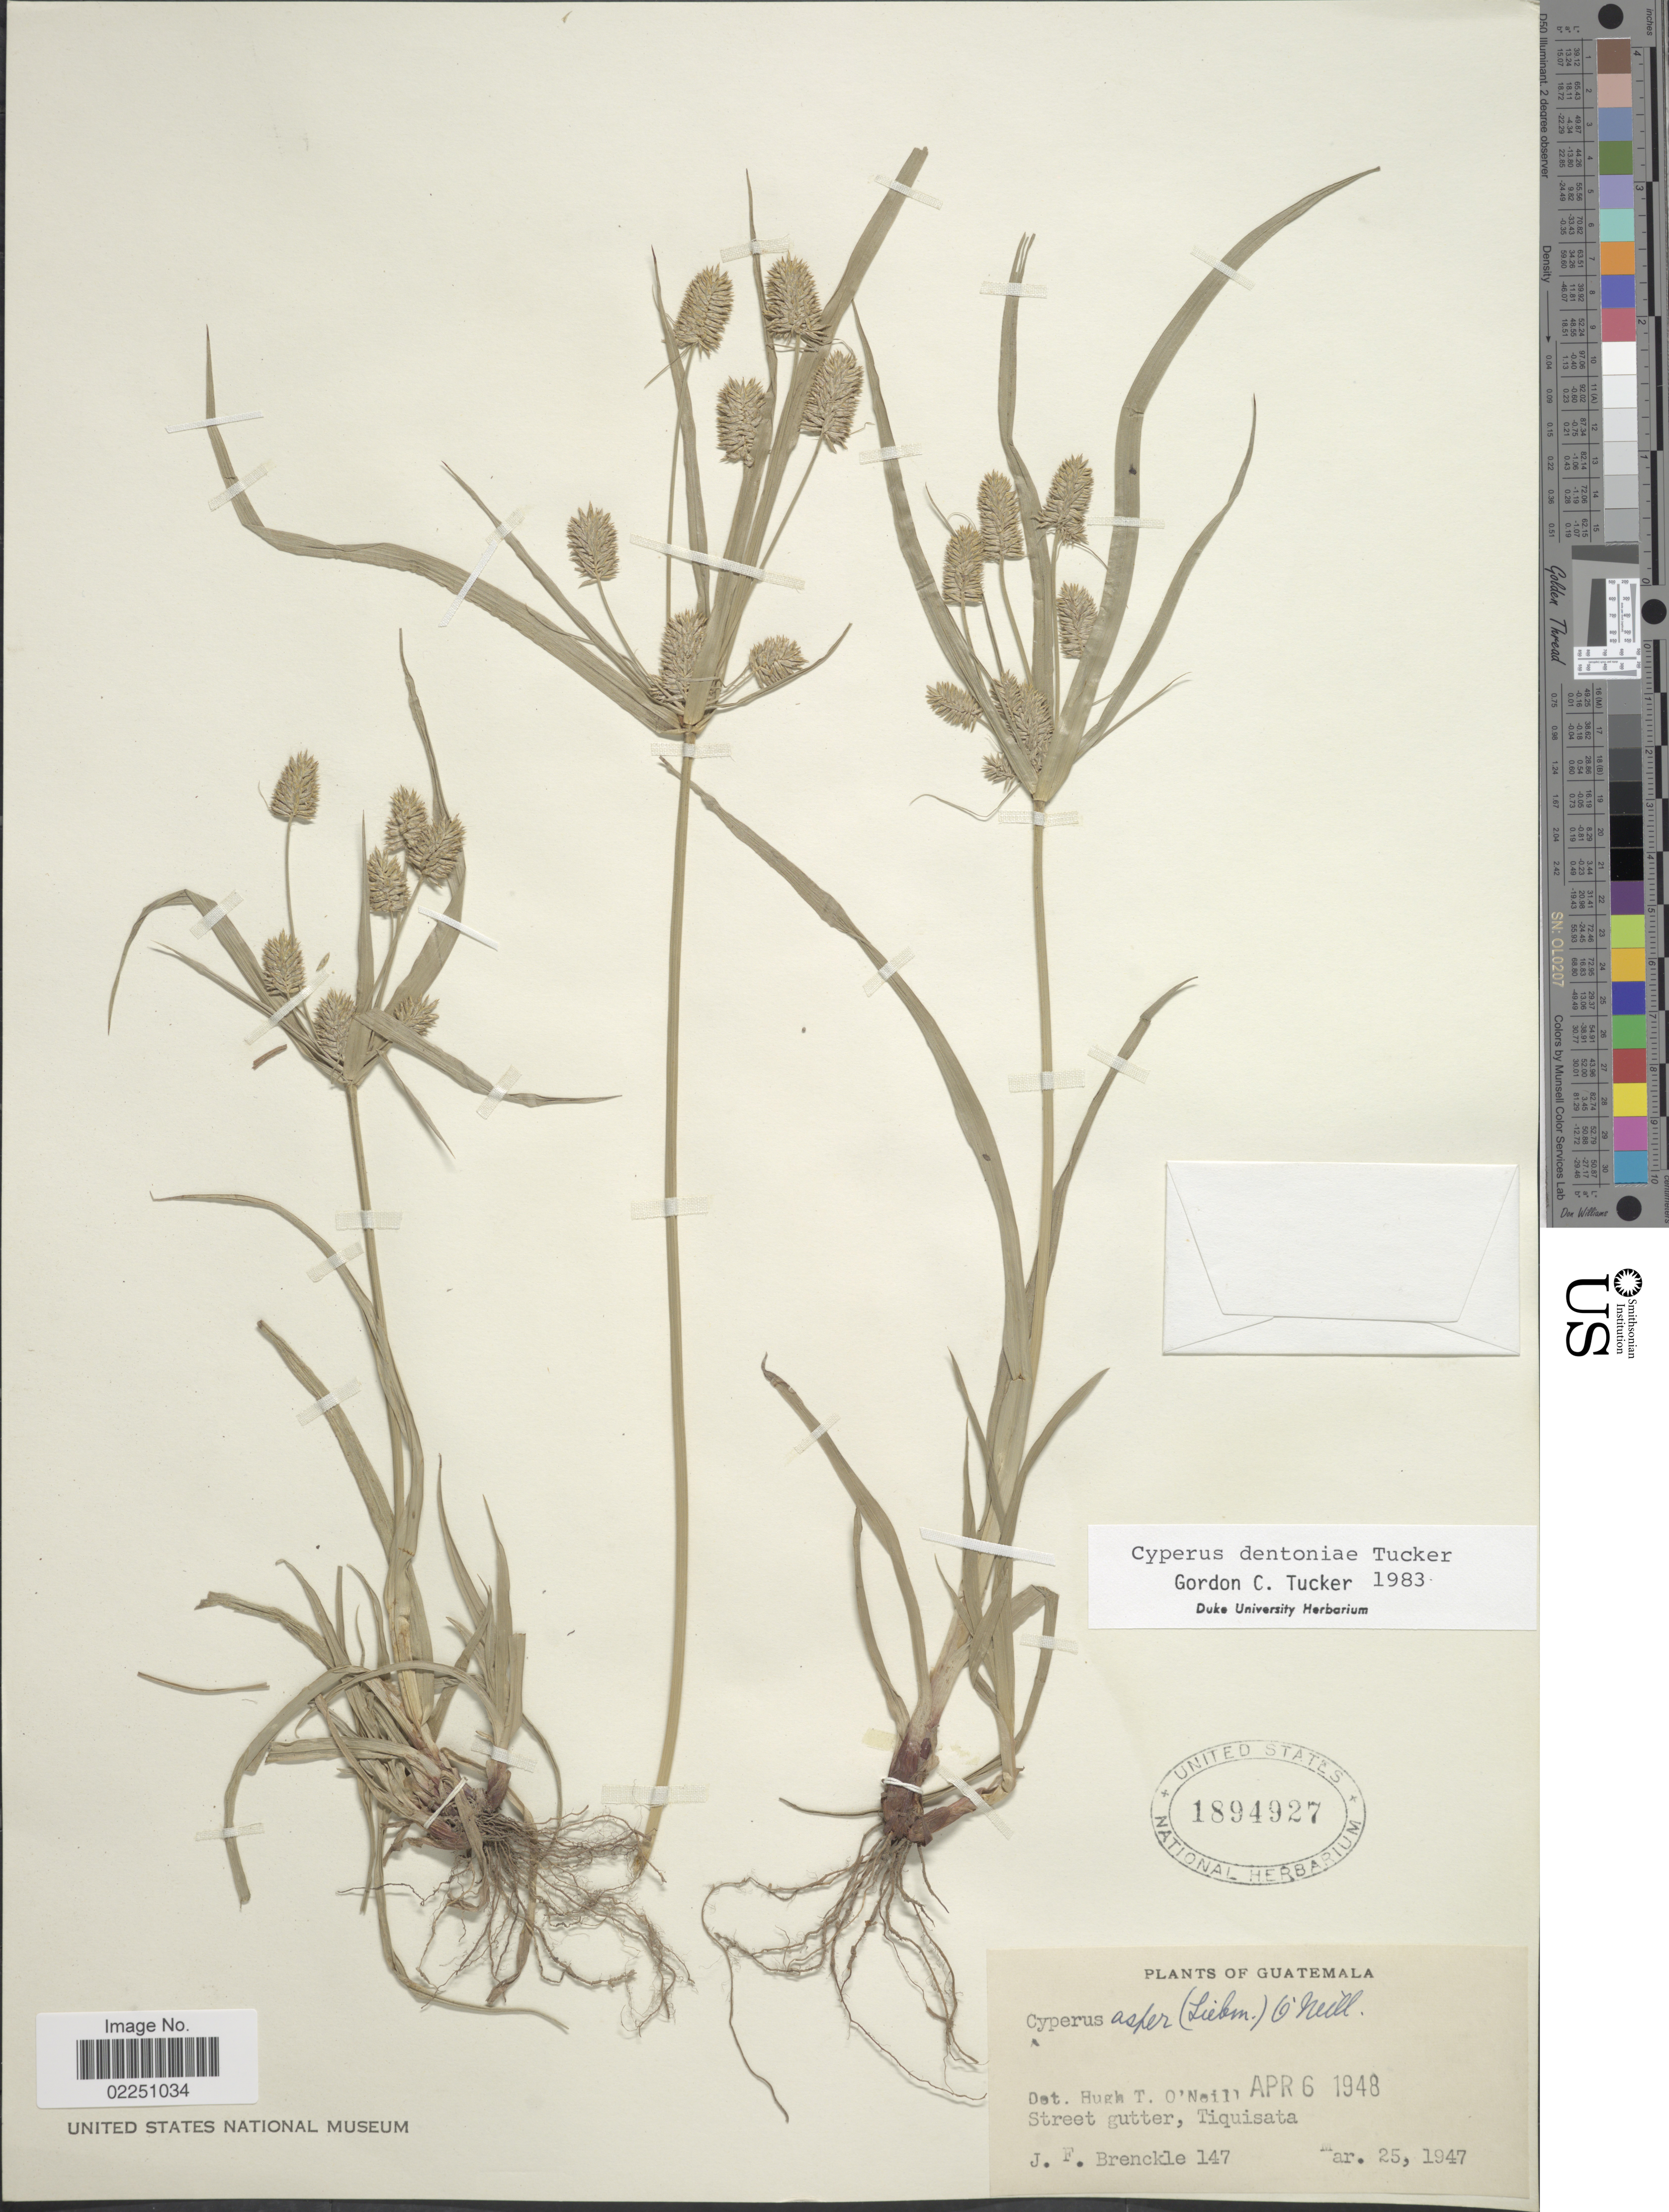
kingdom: Plantae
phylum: Tracheophyta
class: Liliopsida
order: Poales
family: Cyperaceae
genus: Cyperus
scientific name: Cyperus dentoniae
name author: G.C. Tucker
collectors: J. Brenckle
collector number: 147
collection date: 1947-03-25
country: Guatemala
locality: Street gutter, Tiquisata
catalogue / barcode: US 1894927